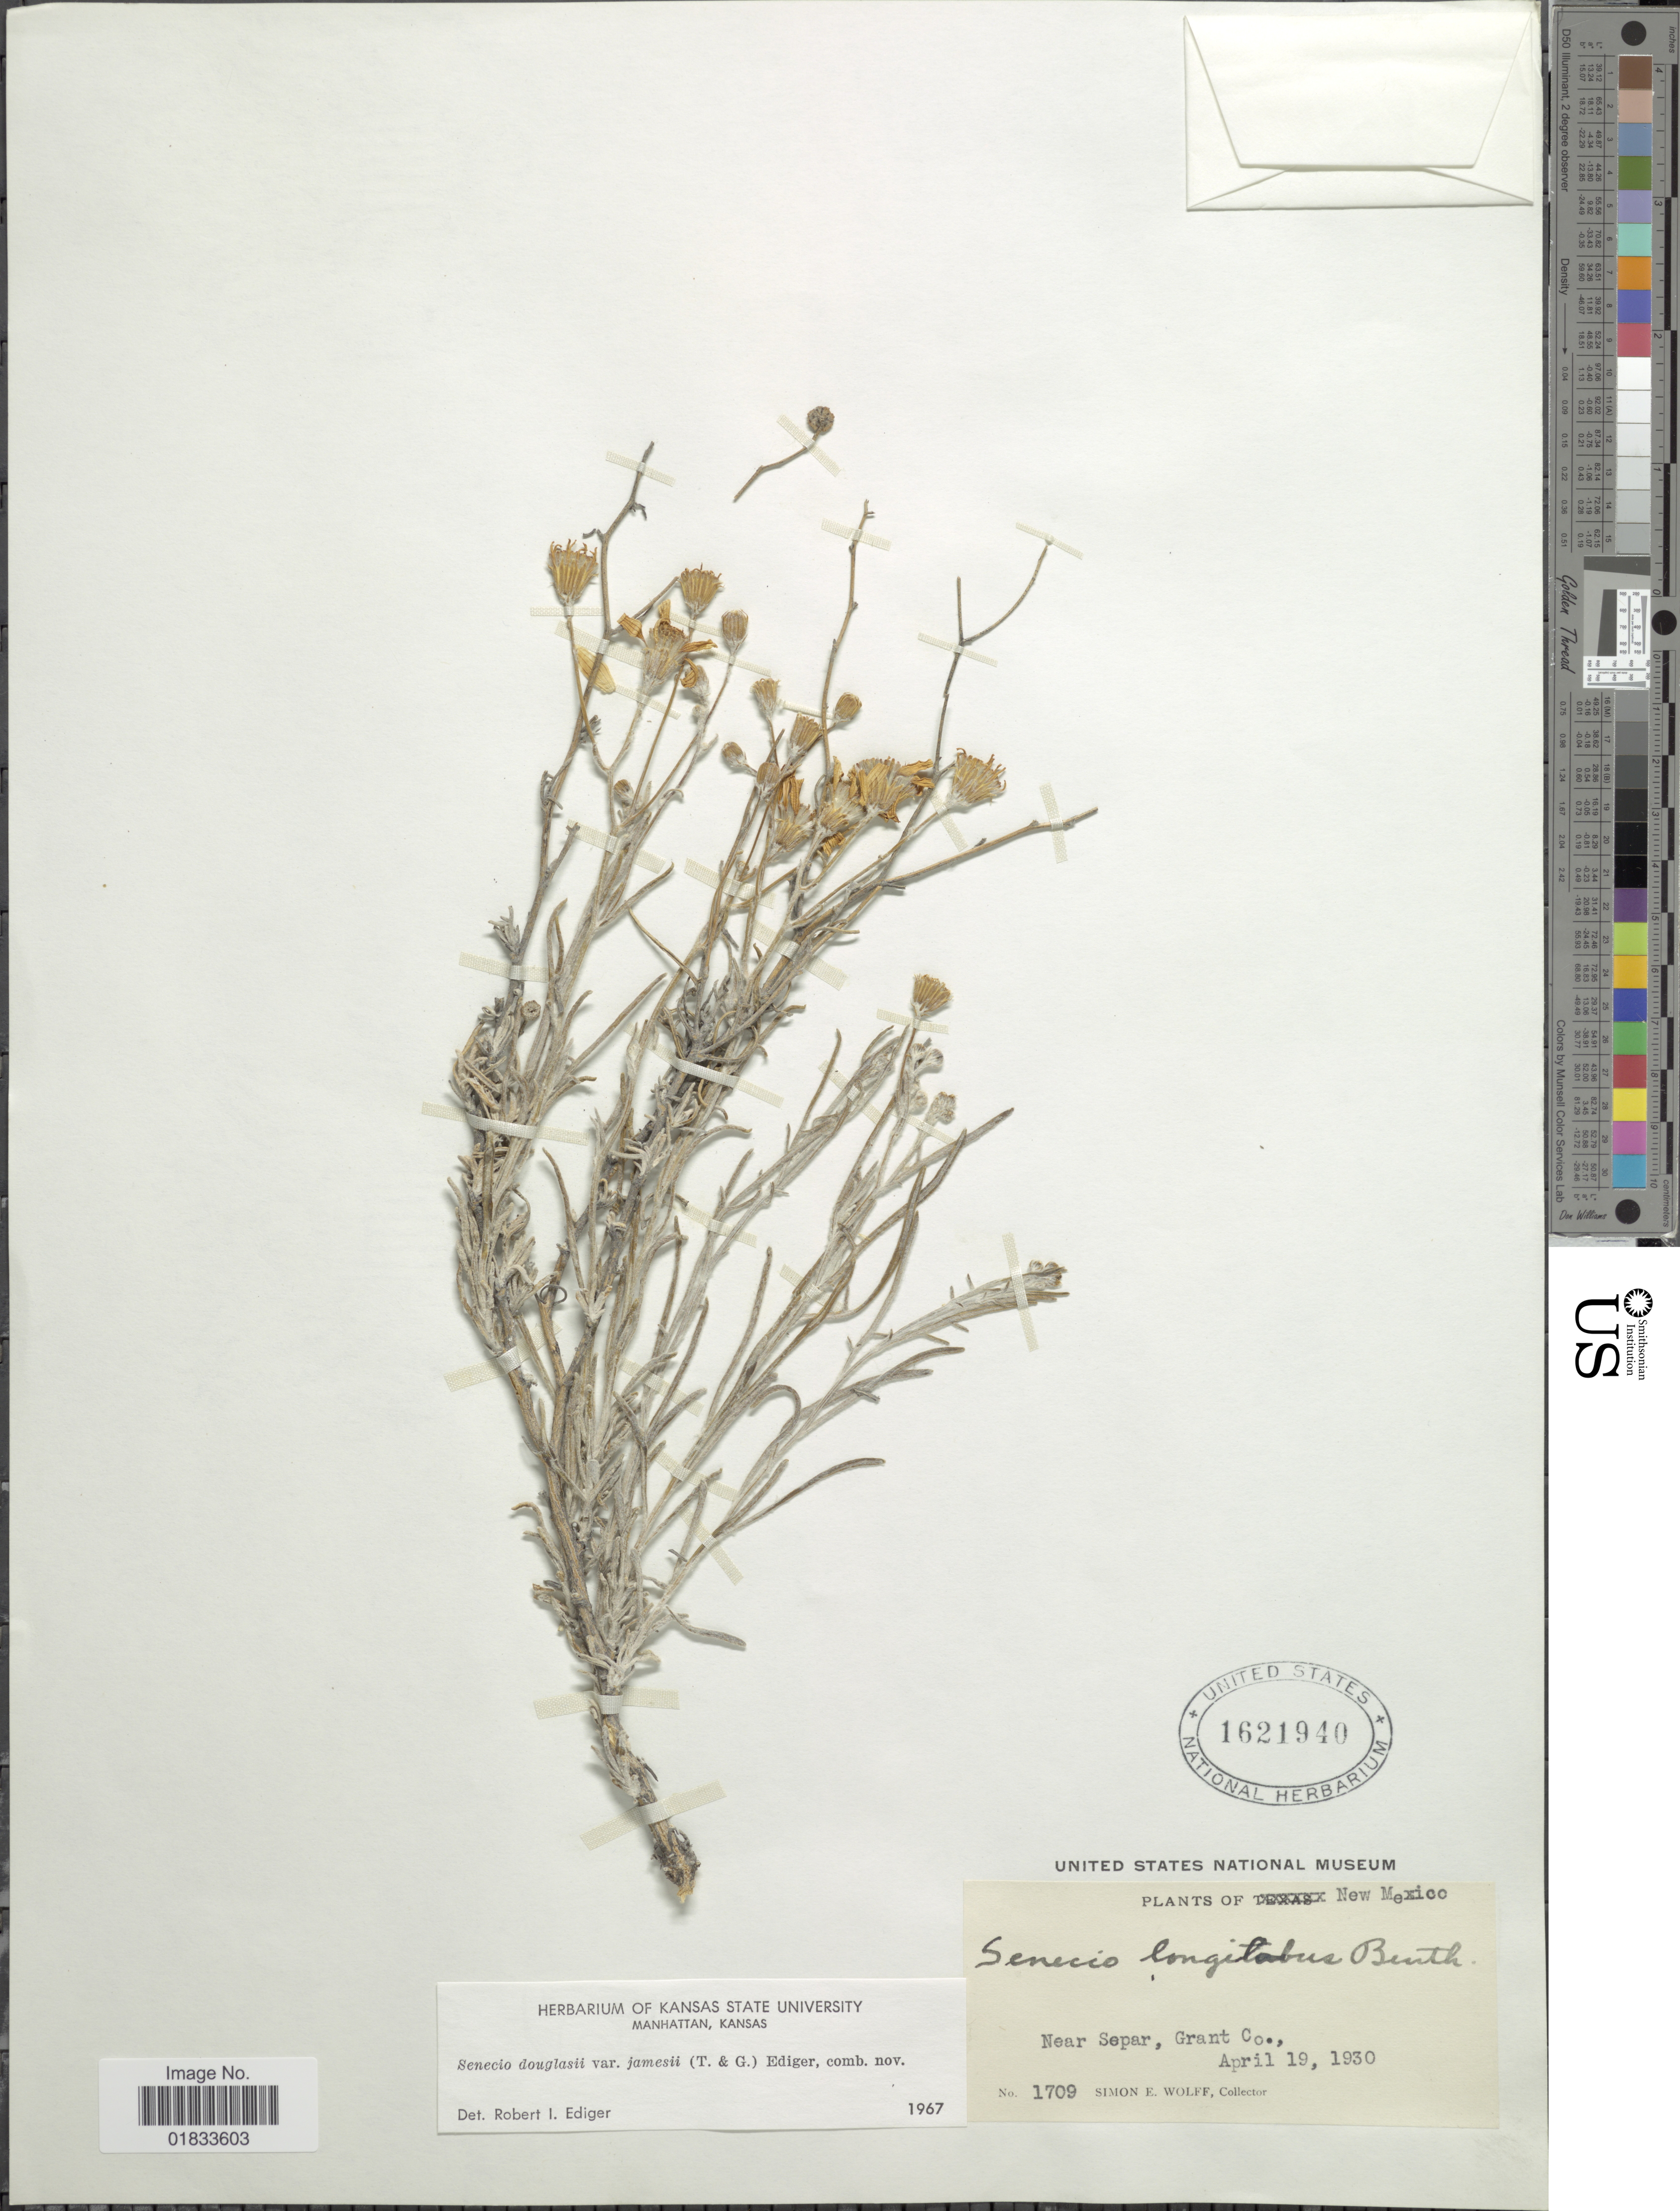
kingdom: Plantae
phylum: Tracheophyta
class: Magnoliopsida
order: Asterales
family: Asteraceae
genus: Senecio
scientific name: Senecio flaccidus var. flaccidus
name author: Less.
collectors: S. E. Wolff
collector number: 1709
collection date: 1930-04-19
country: United States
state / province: New Mexico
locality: Near Separ, Grant Co.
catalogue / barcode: US 1621940